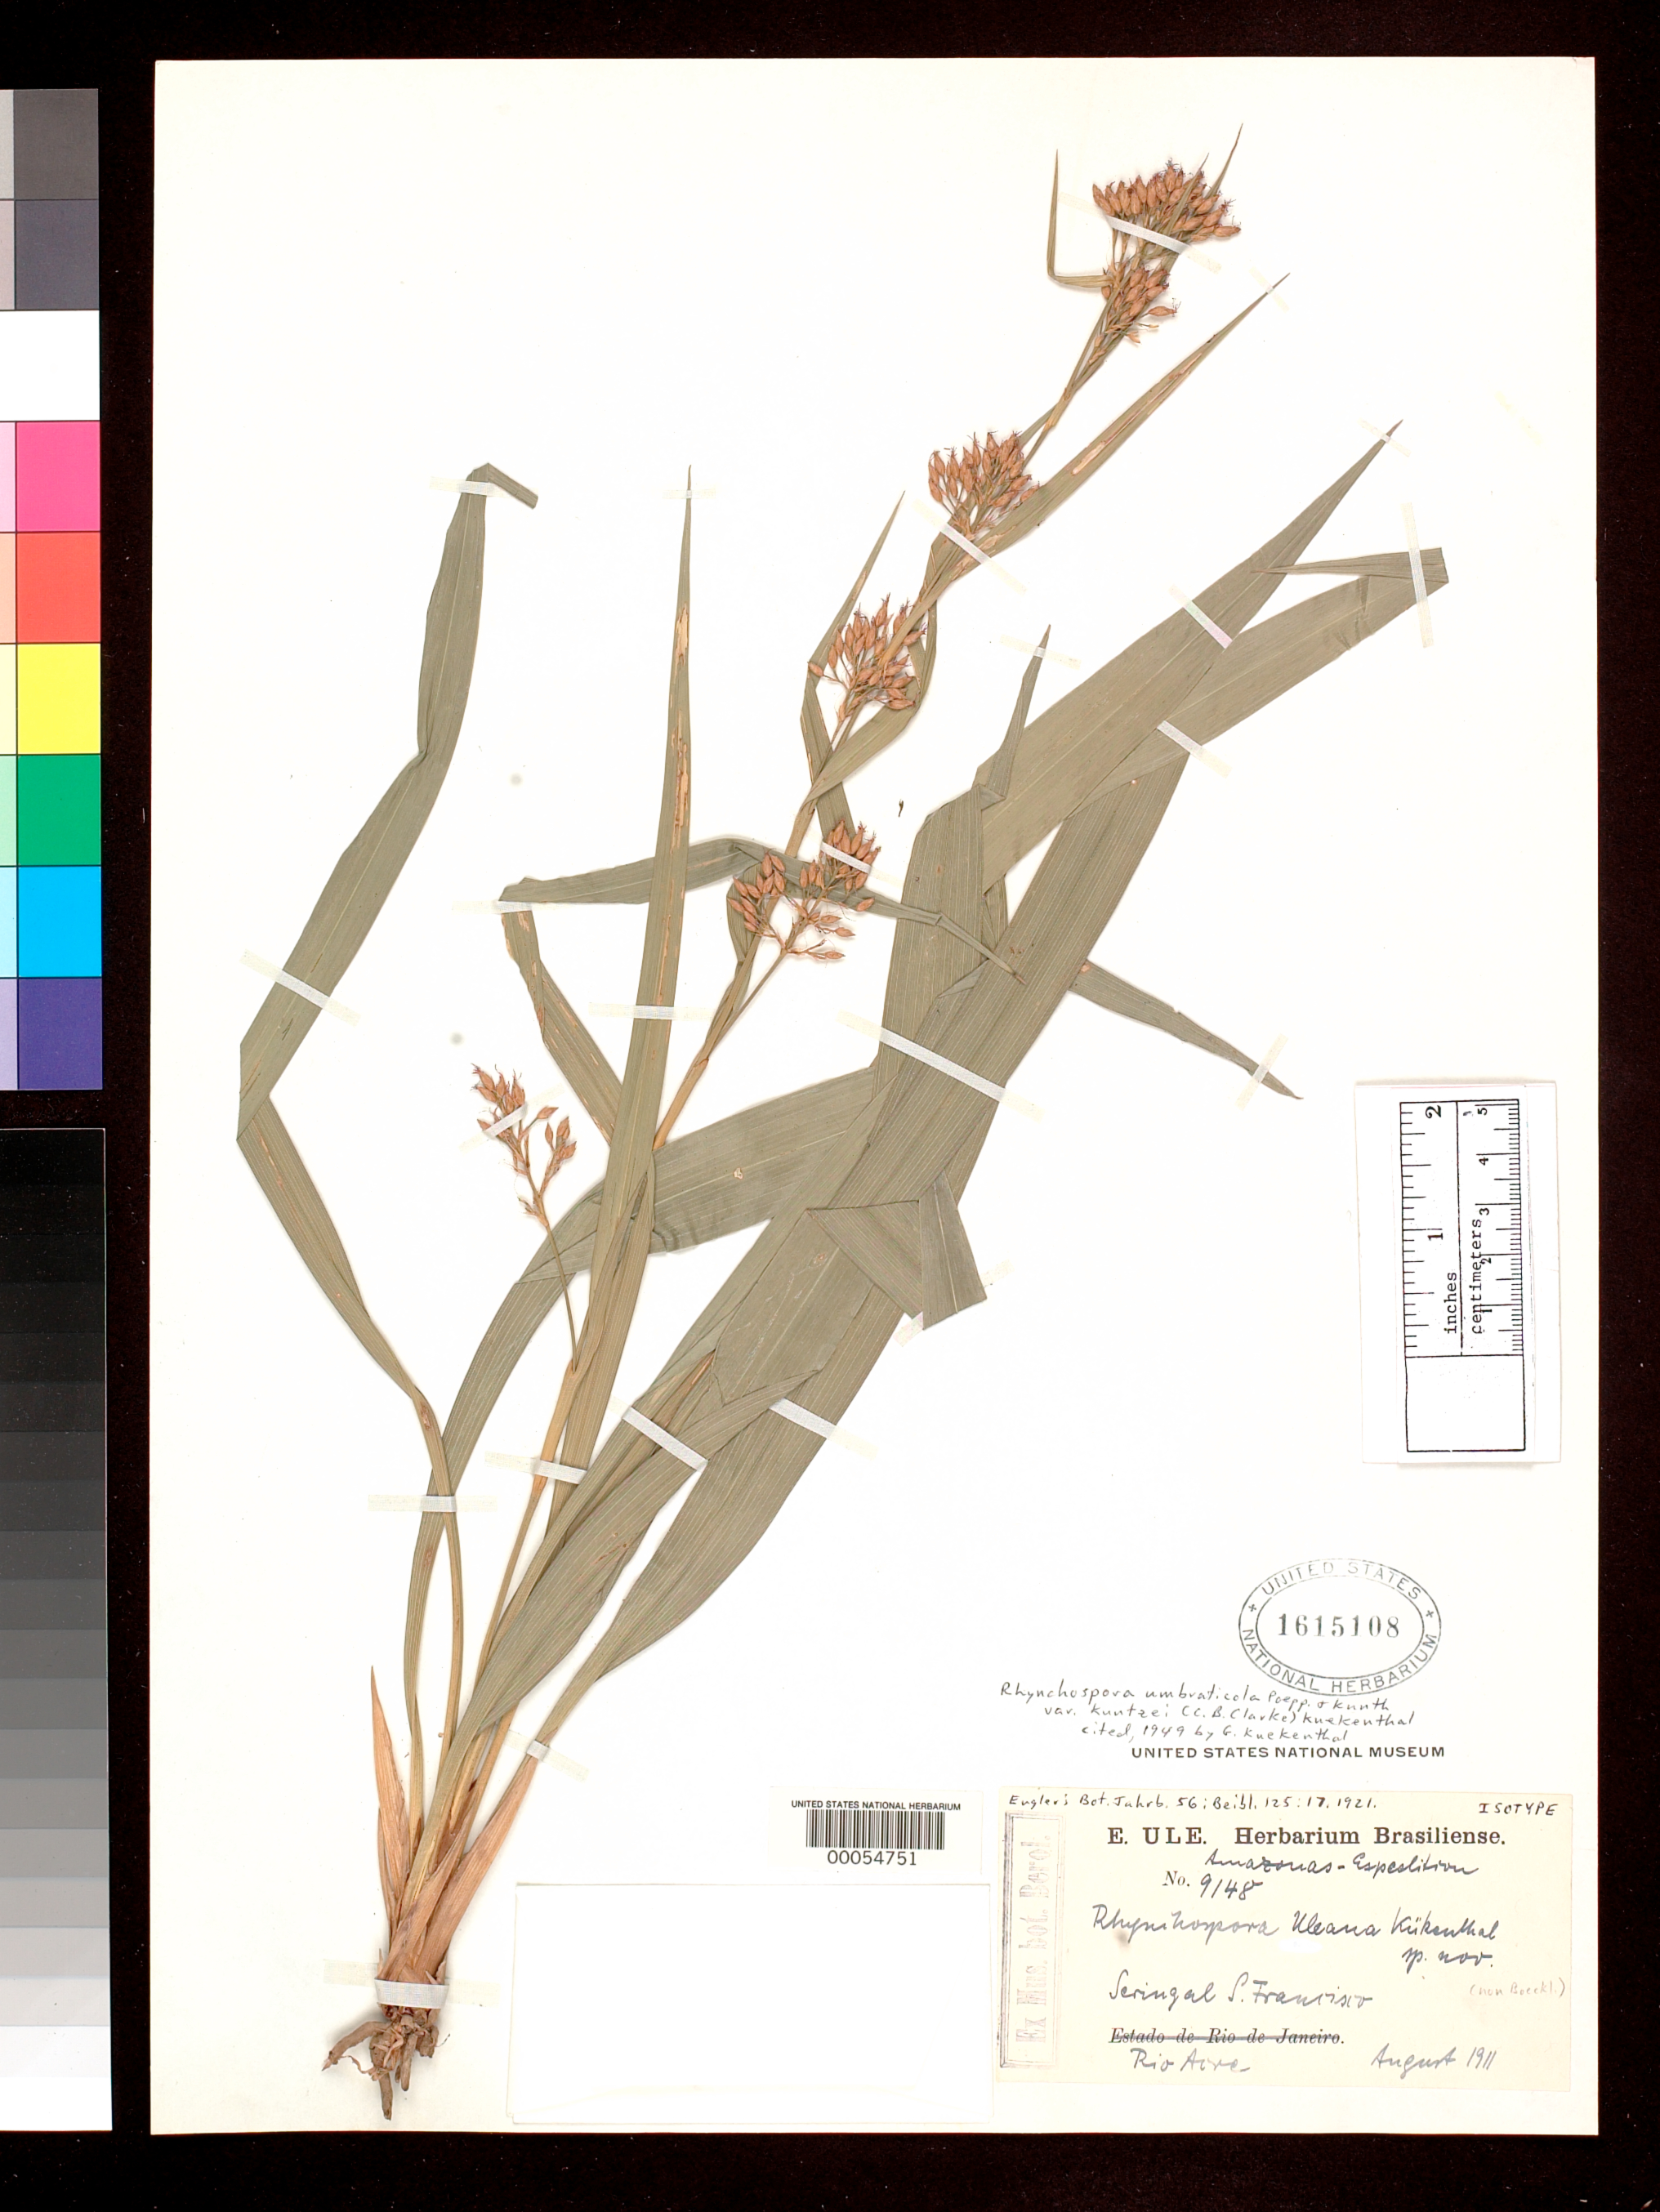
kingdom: Plantae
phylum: Tracheophyta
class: Liliopsida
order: Poales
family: Cyperaceae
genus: Rhynchospora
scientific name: Rhynchospora uleana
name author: Kük.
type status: Isotype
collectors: E. H. Ule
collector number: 9148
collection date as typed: Aug 1911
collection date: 1911-08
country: Brazil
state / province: Amazonas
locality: Seringal S. Francisco, Rio Acre.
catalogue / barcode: US 1615108